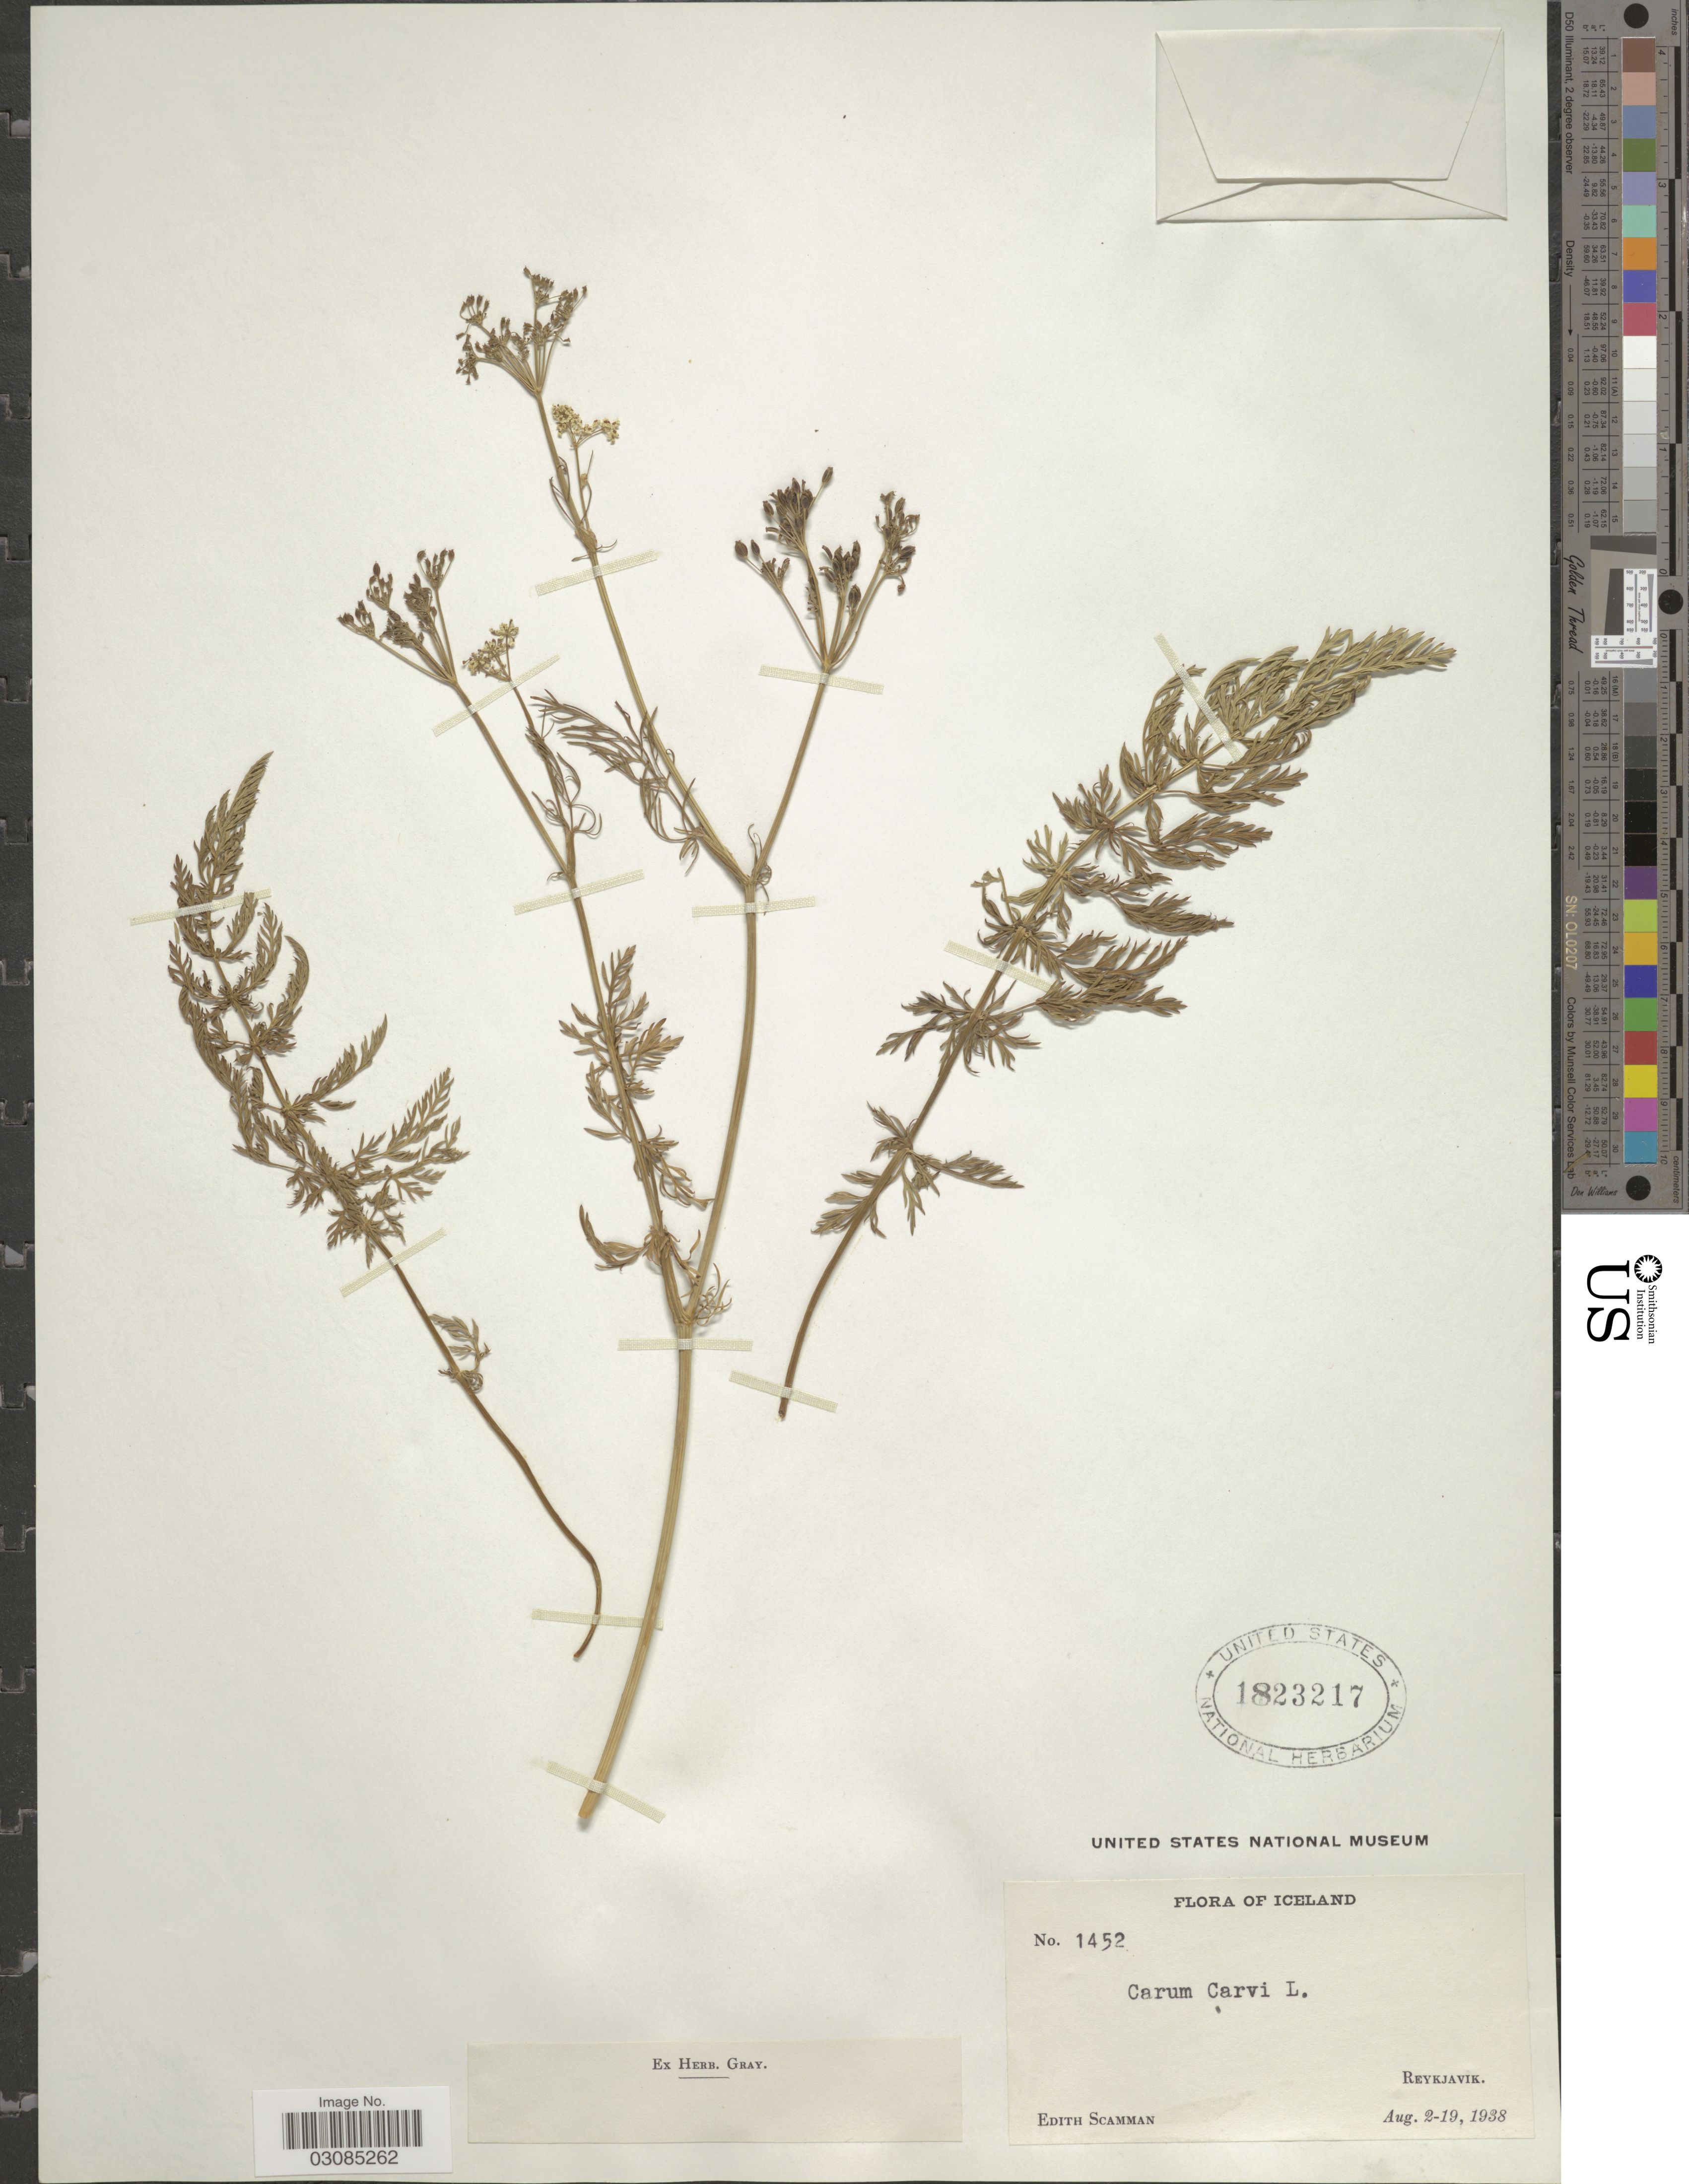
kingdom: Plantae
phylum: Tracheophyta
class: Magnoliopsida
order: Apiales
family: Apiaceae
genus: Carum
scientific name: Carum carvi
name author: L.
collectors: E. Scamman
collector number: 1452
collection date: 1938-08-02/1938-08-19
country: Iceland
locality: Reykjavik.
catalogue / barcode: US 1823217